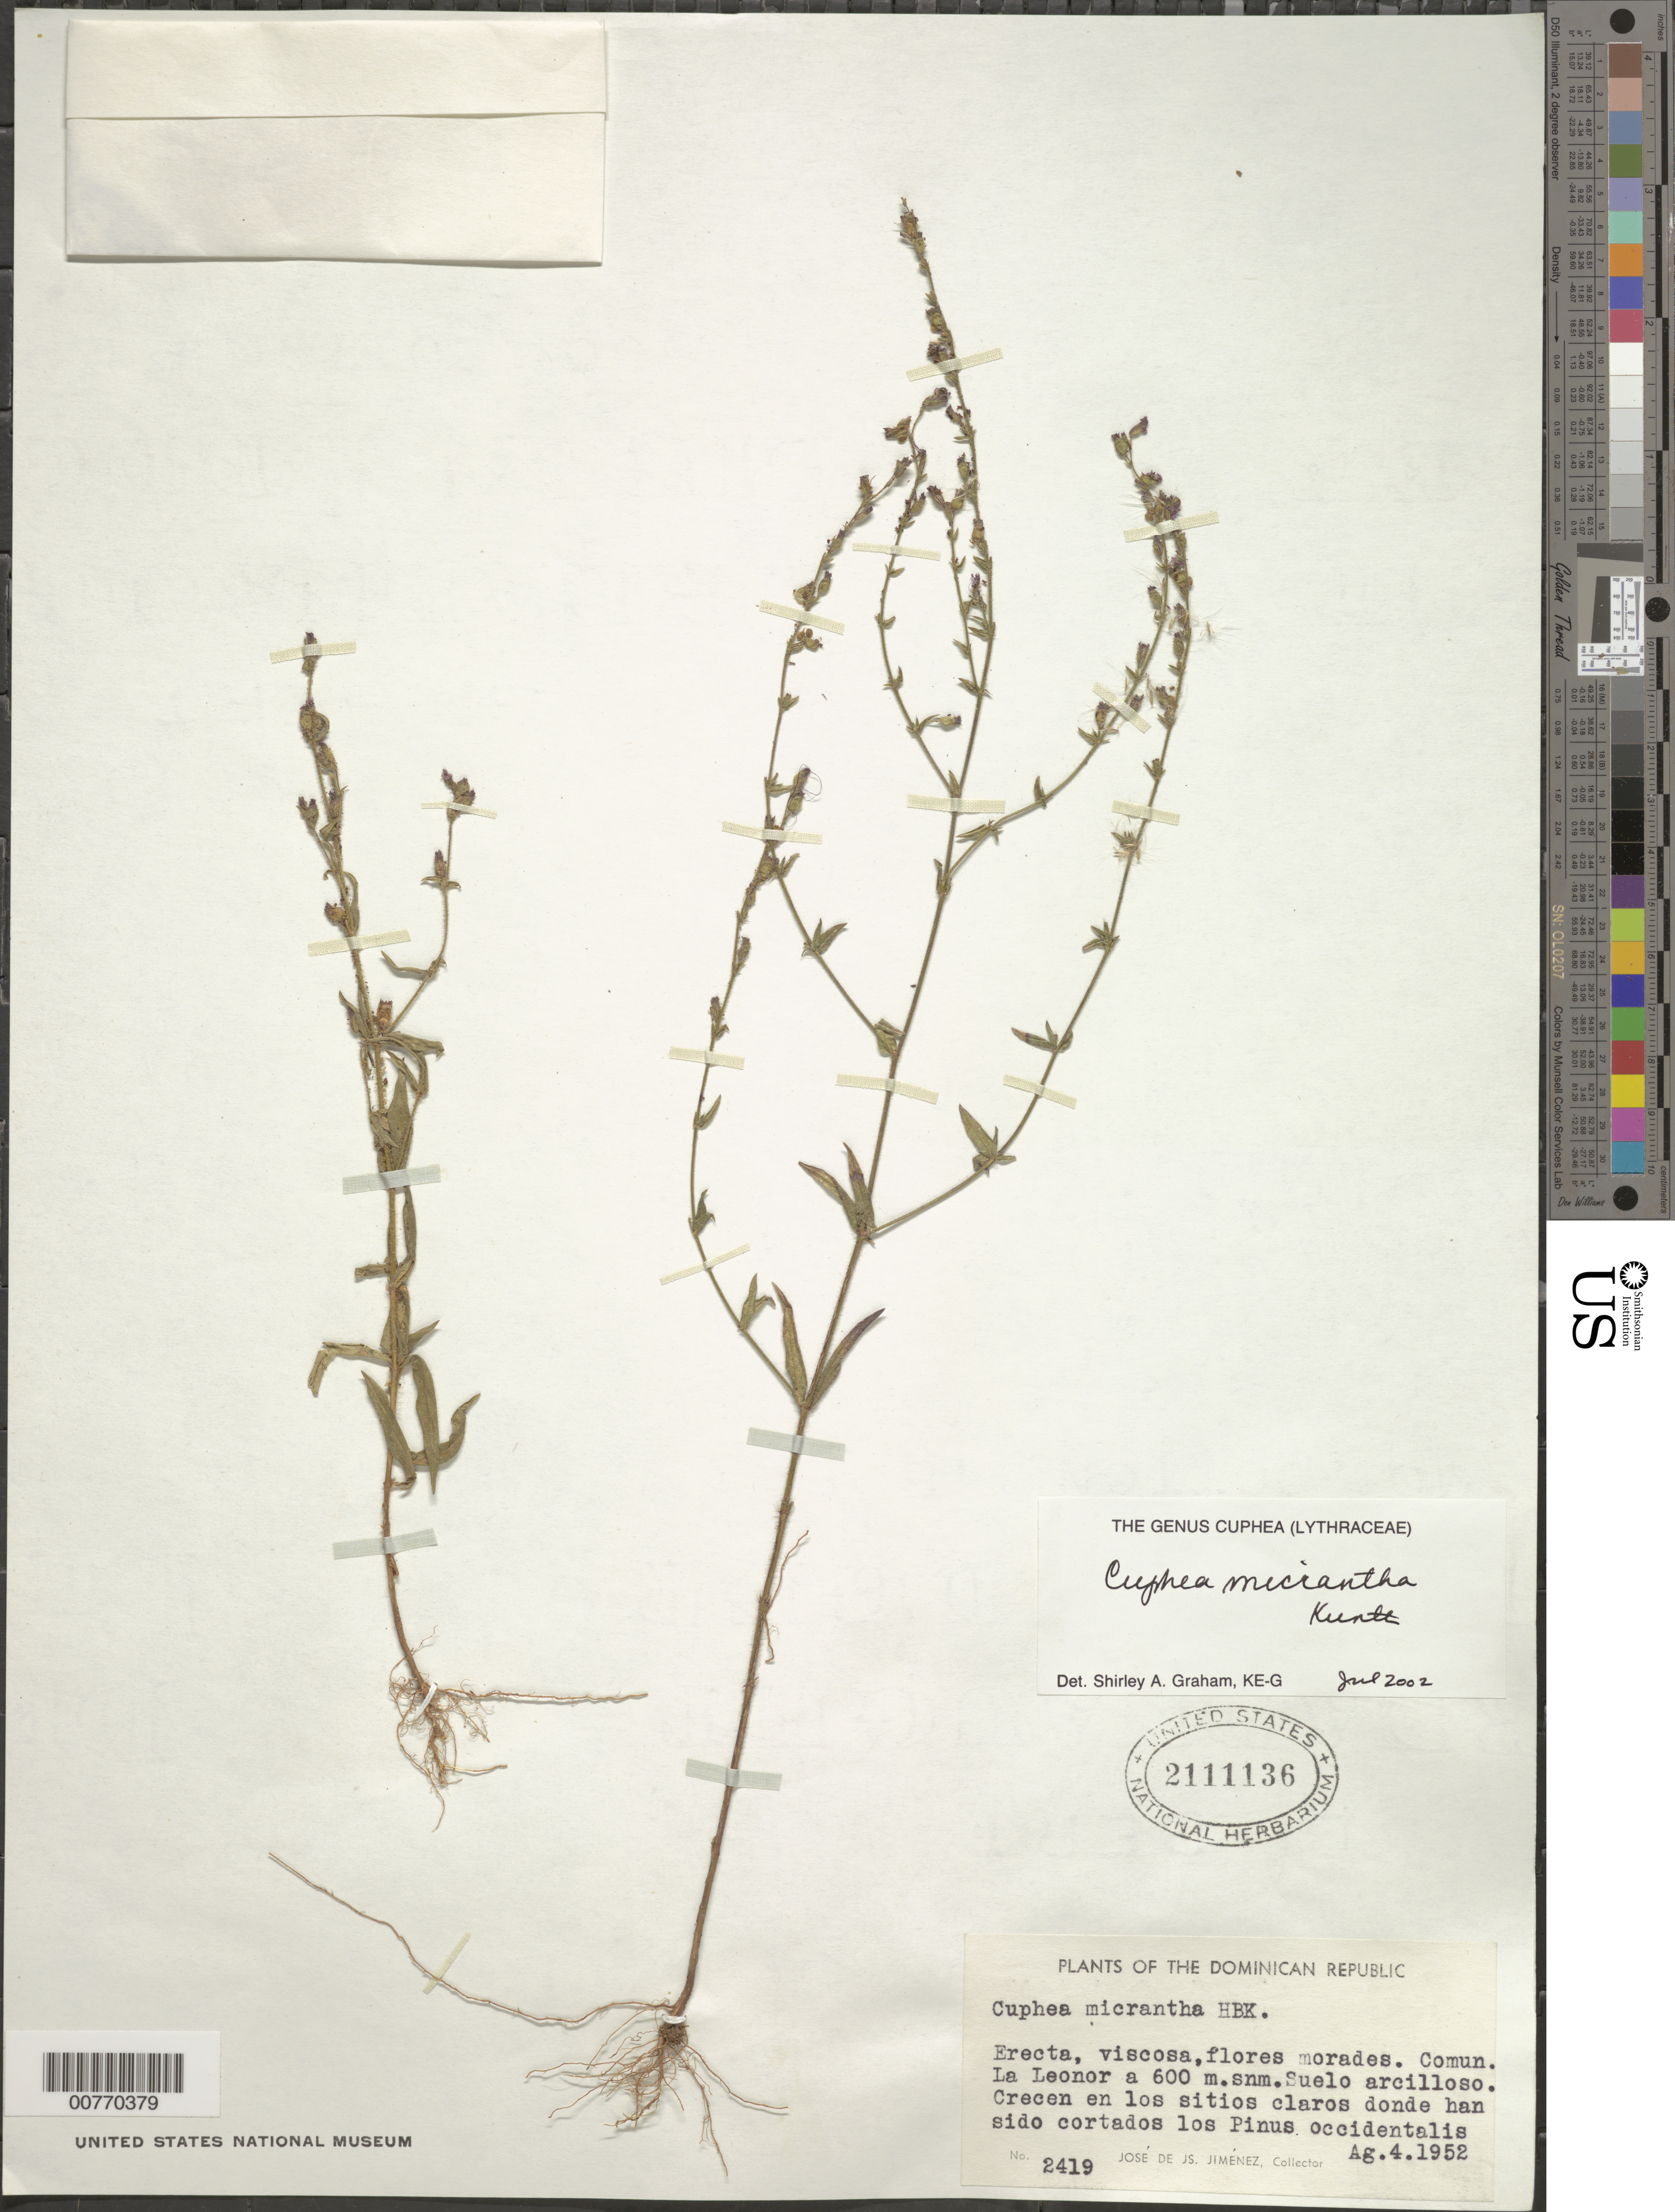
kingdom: Plantae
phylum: Tracheophyta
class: Magnoliopsida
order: Myrtales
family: Lythraceae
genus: Cuphea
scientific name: Cuphea micrantha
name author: Kunth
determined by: Graham, Shirley Ann Tousch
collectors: J. J. Jiménez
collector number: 2419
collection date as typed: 04 Aug 1952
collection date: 1952-08-04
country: Dominican Republic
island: Hispaniola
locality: La Leonor.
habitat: Clay soil.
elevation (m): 600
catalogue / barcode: US 2111136